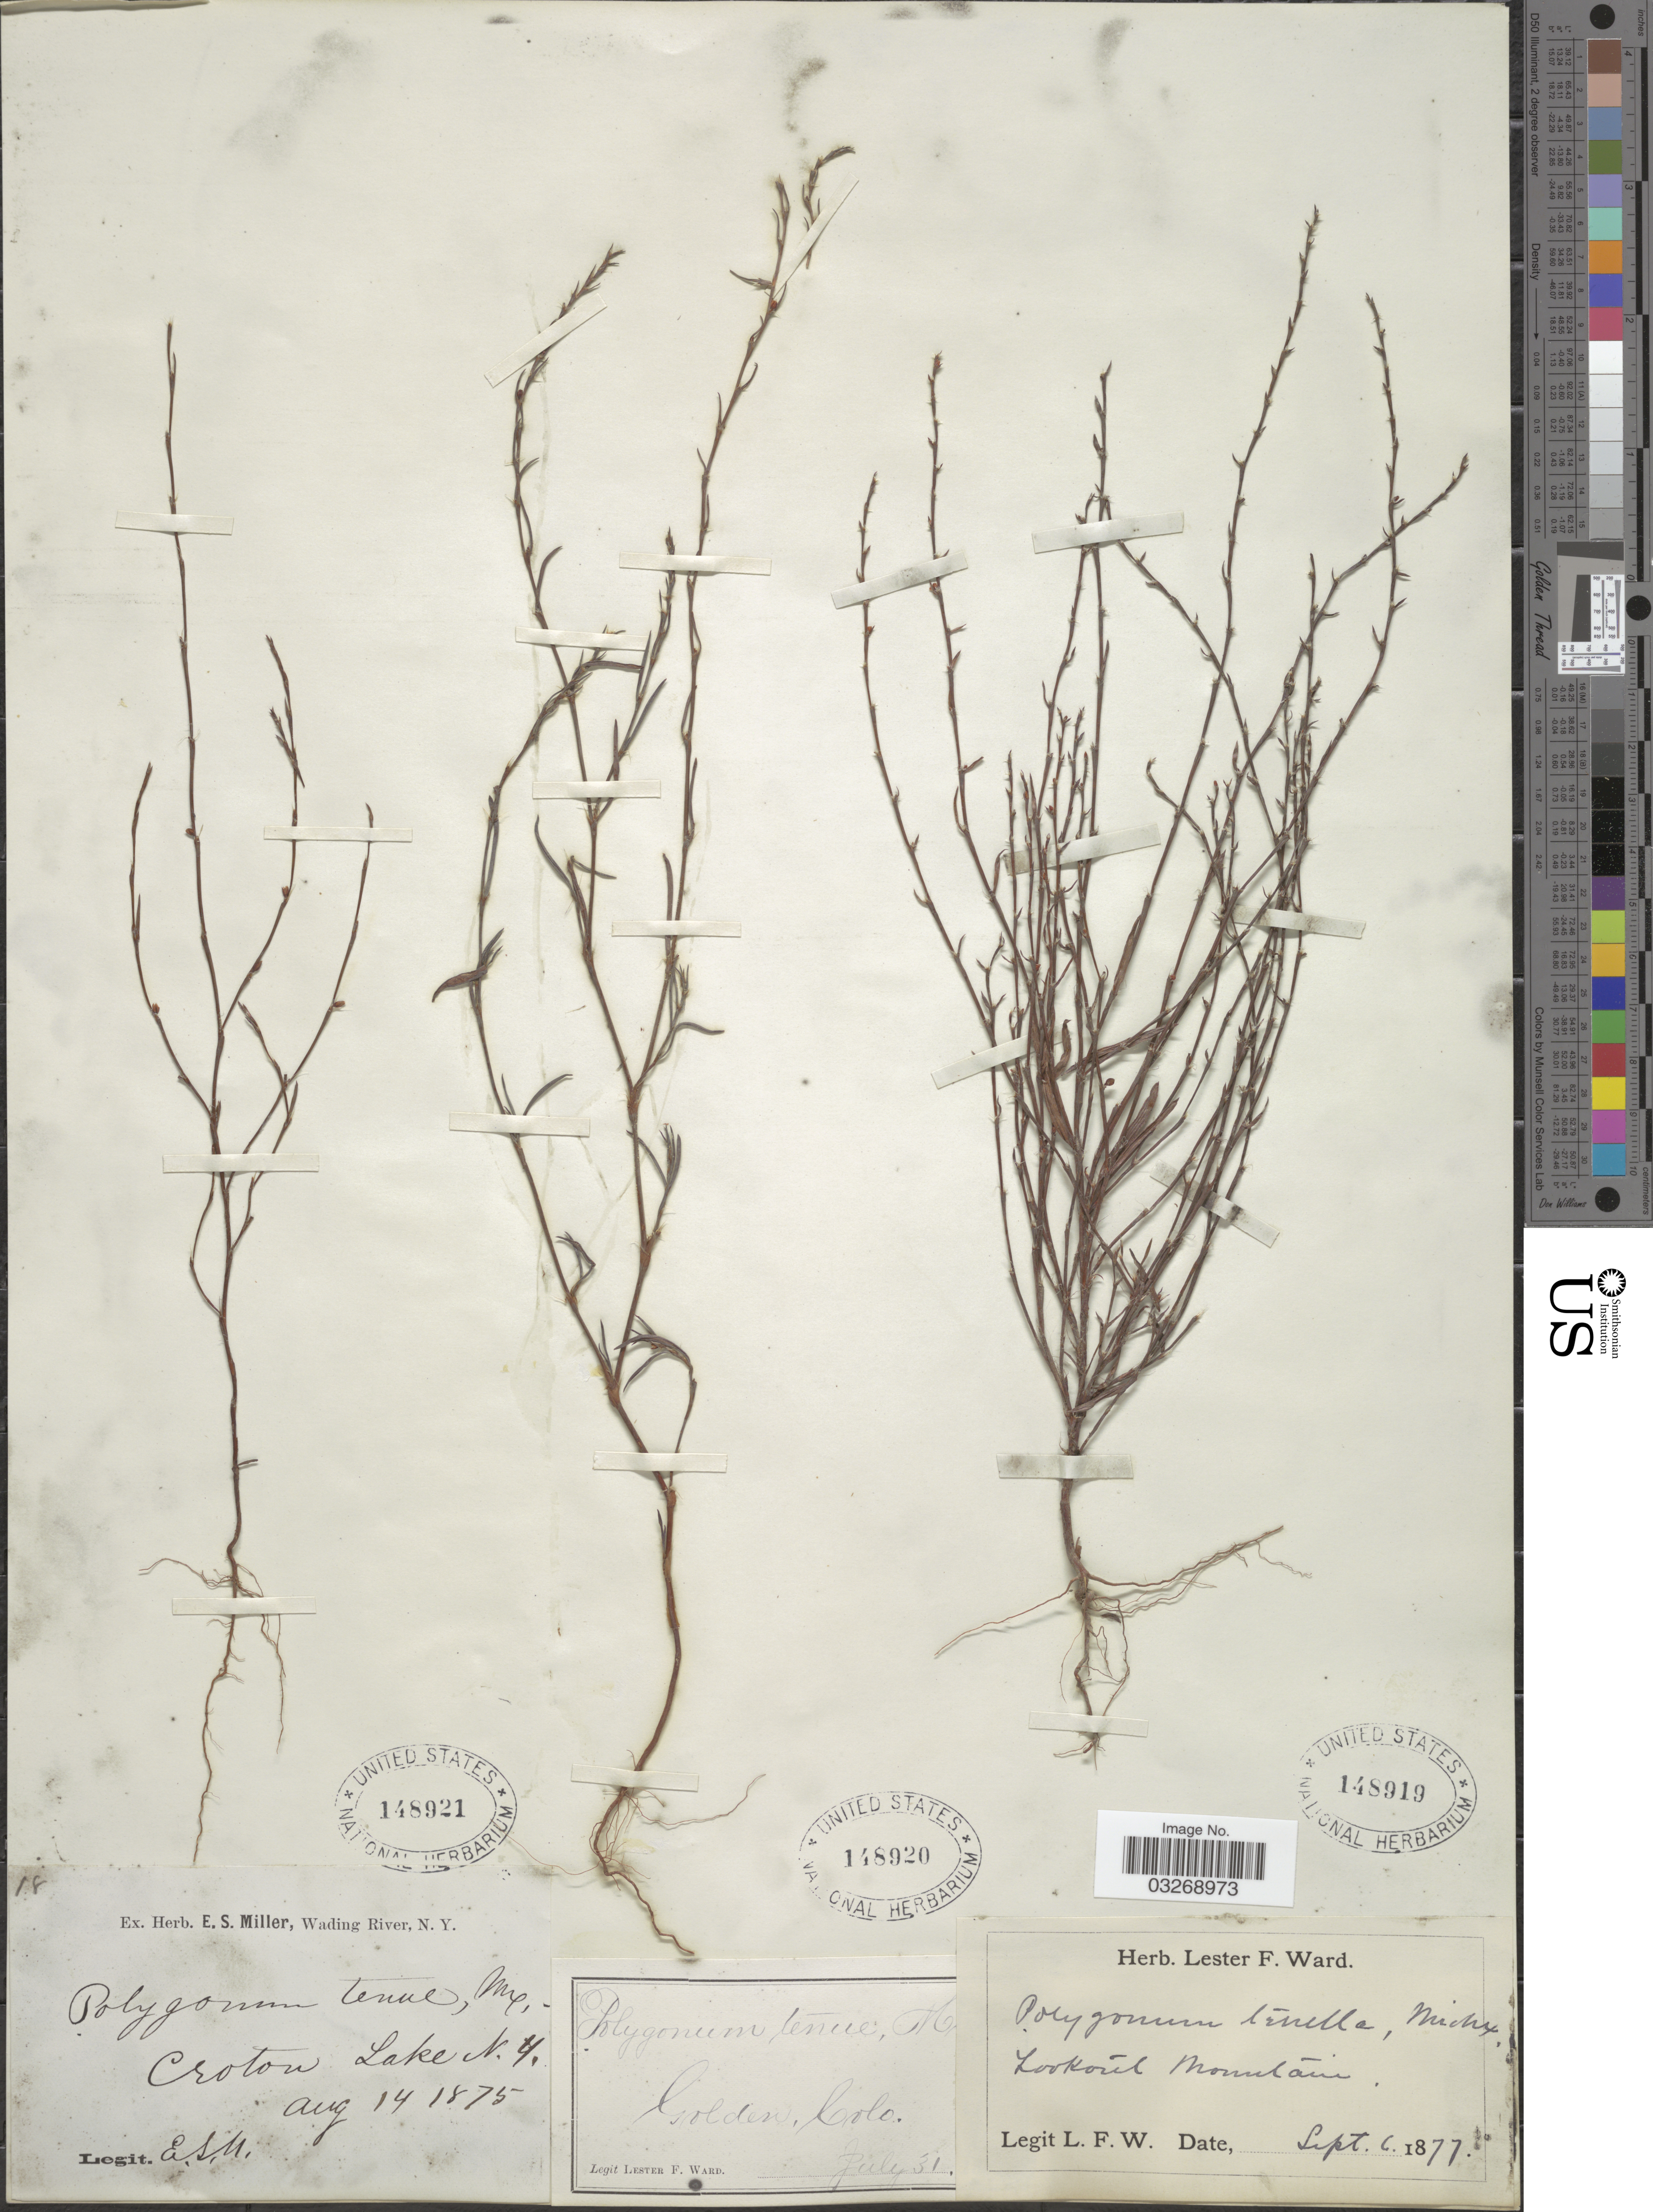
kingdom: Plantae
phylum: Tracheophyta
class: Magnoliopsida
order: Caryophyllales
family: Polygonaceae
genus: Polygonum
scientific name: Polygonum douglasii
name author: Greene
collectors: L. F. Ward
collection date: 1890-07-31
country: United States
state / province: Colorado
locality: Golden.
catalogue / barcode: US 148920-2